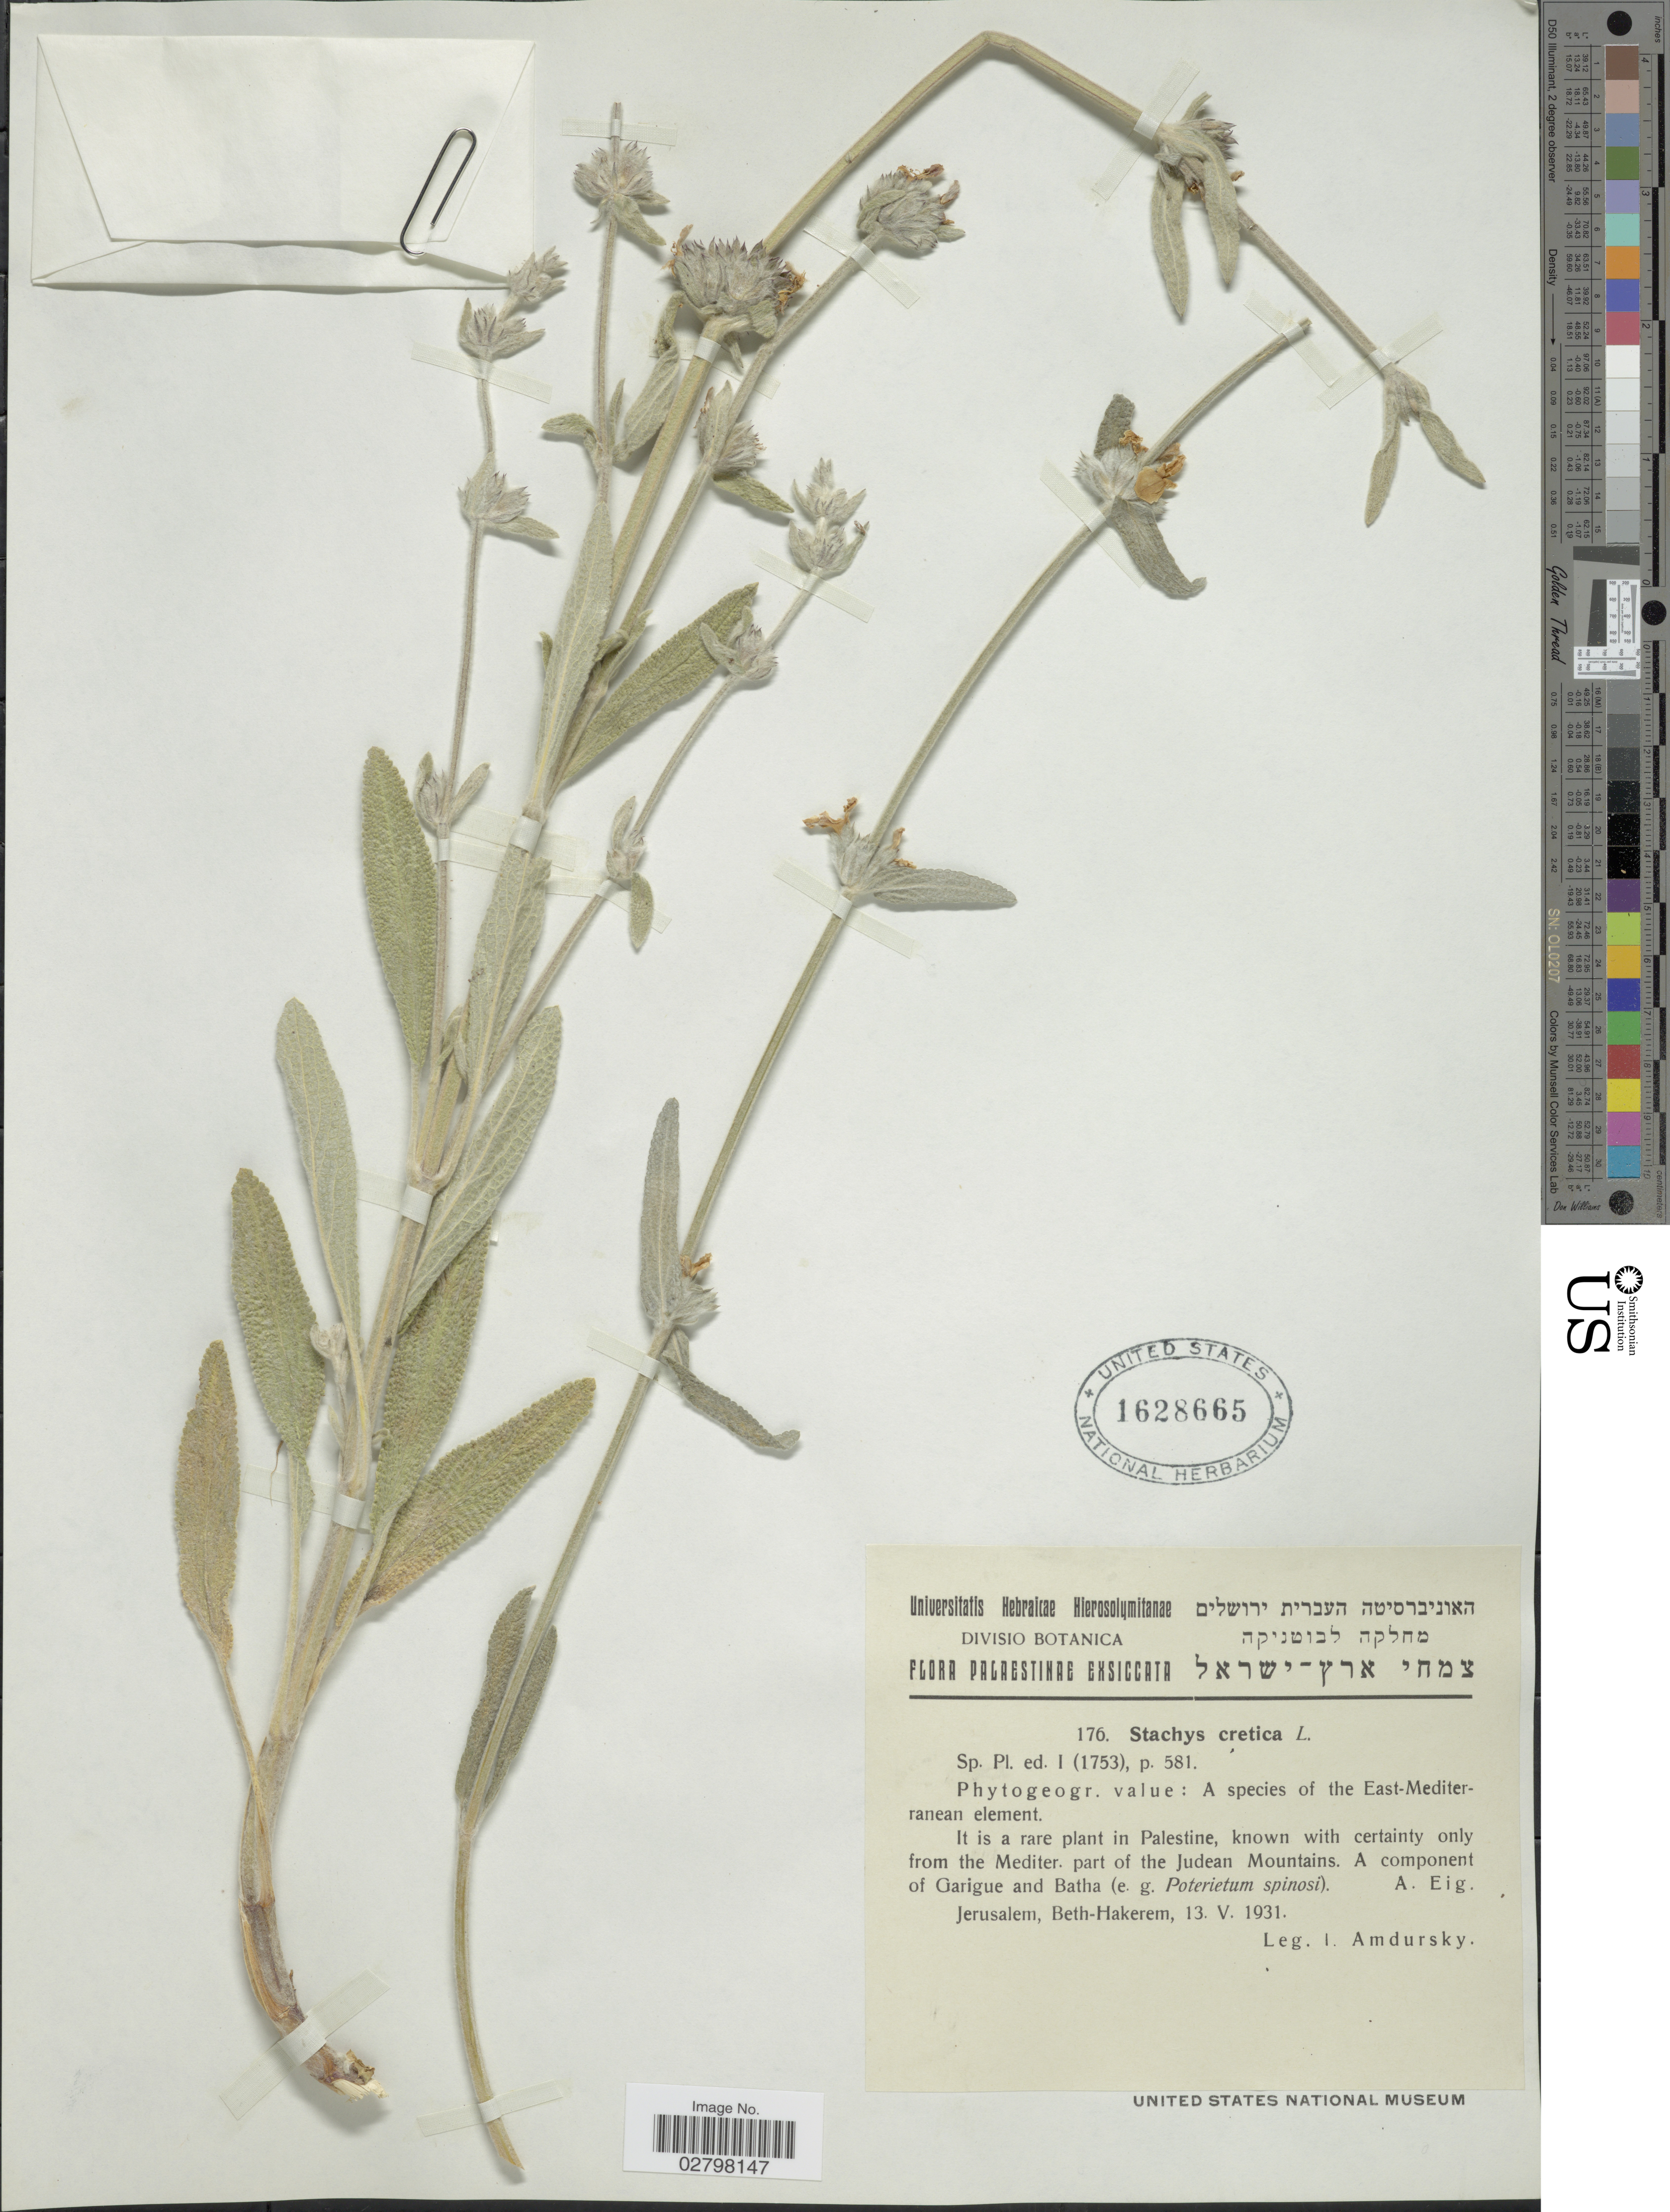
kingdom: Plantae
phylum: Tracheophyta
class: Magnoliopsida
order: Lamiales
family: Lamiaceae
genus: Stachys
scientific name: Stachys cretica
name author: L.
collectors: I. Amdursky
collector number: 176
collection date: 1931-05-13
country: Israel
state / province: Jerusalem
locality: Palestiniae. Beth-Hakerem.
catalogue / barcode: US 1628665